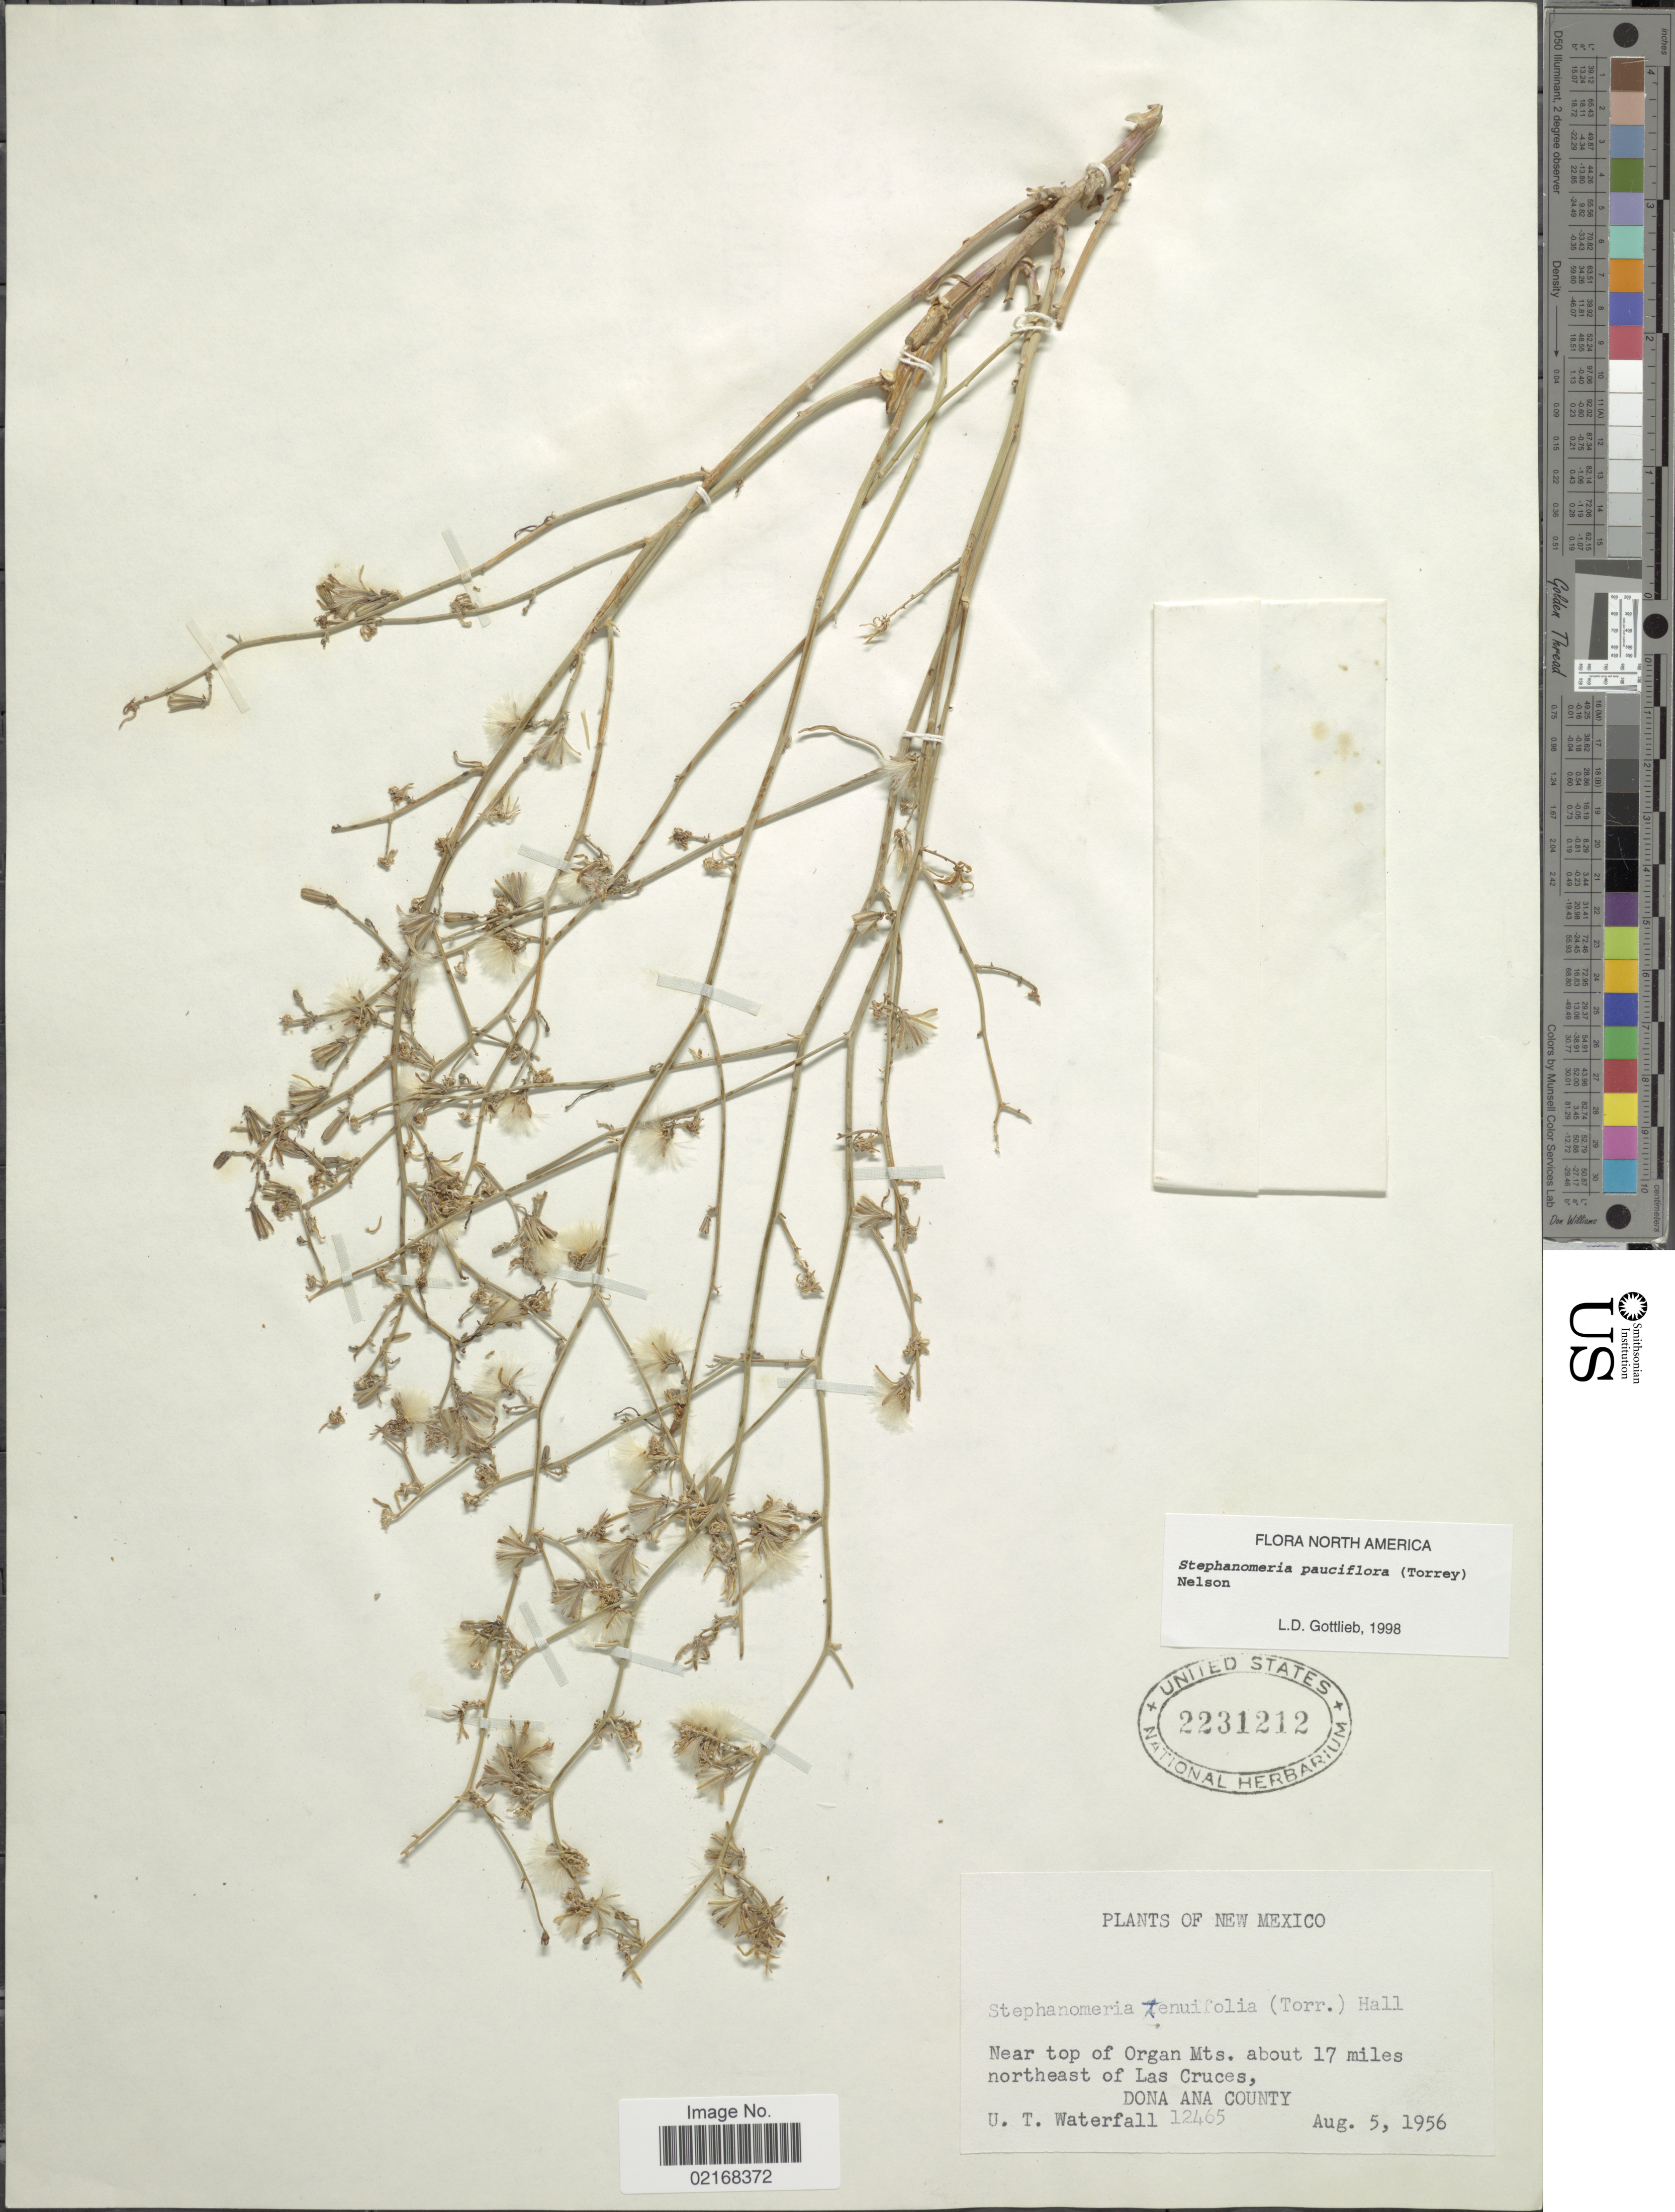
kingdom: Plantae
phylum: Tracheophyta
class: Magnoliopsida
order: Asterales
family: Asteraceae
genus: Stephanomeria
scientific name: Stephanomeria pauciflora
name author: (Torr.) A. Nelson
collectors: U. T. Waterfall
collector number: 12465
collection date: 1956-08-05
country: United States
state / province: New Mexico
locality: Near top of Organ Mts. about 17 miles northeast of Las Cruces, Dona Ana County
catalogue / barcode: US 2231212